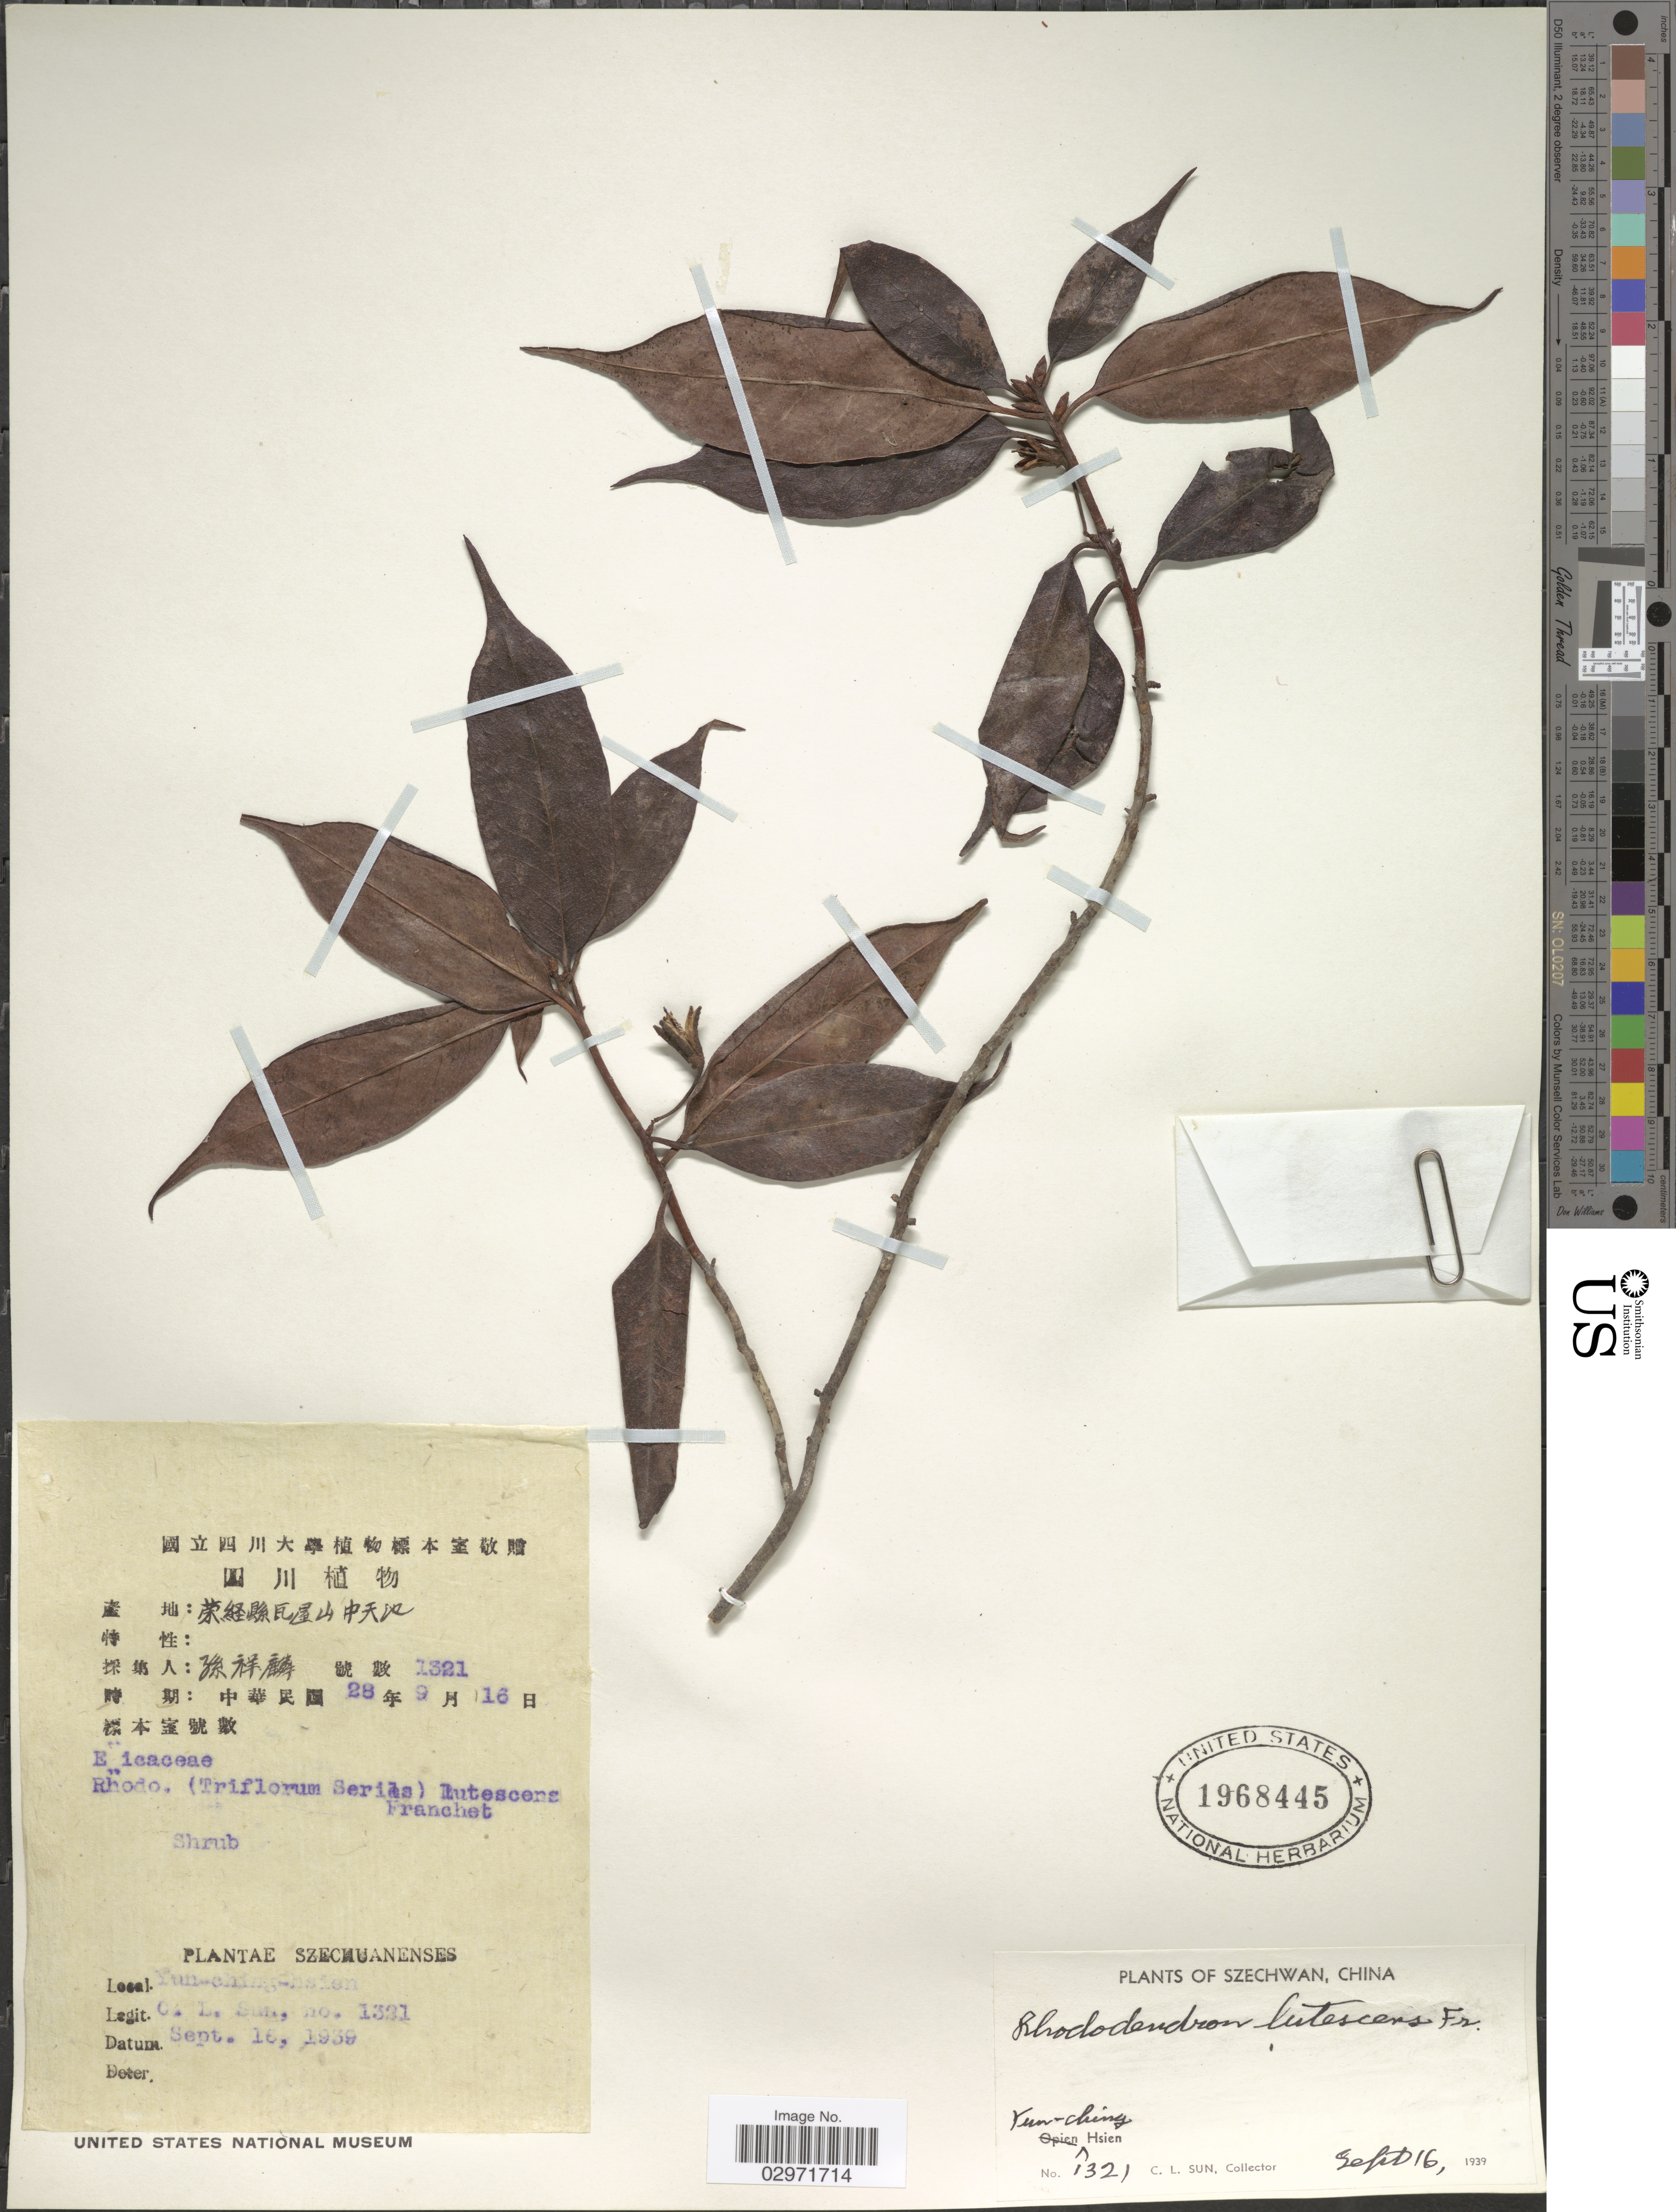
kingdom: Plantae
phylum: Tracheophyta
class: Magnoliopsida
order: Ericales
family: Ericaceae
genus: Rhododendron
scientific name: Rhododendron lutescens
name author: Franch.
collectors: C. Sun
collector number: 1321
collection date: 1939-09-16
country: China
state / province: Sichuan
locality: Szechwan. Yun-Ching Hsien.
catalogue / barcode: US 1968445